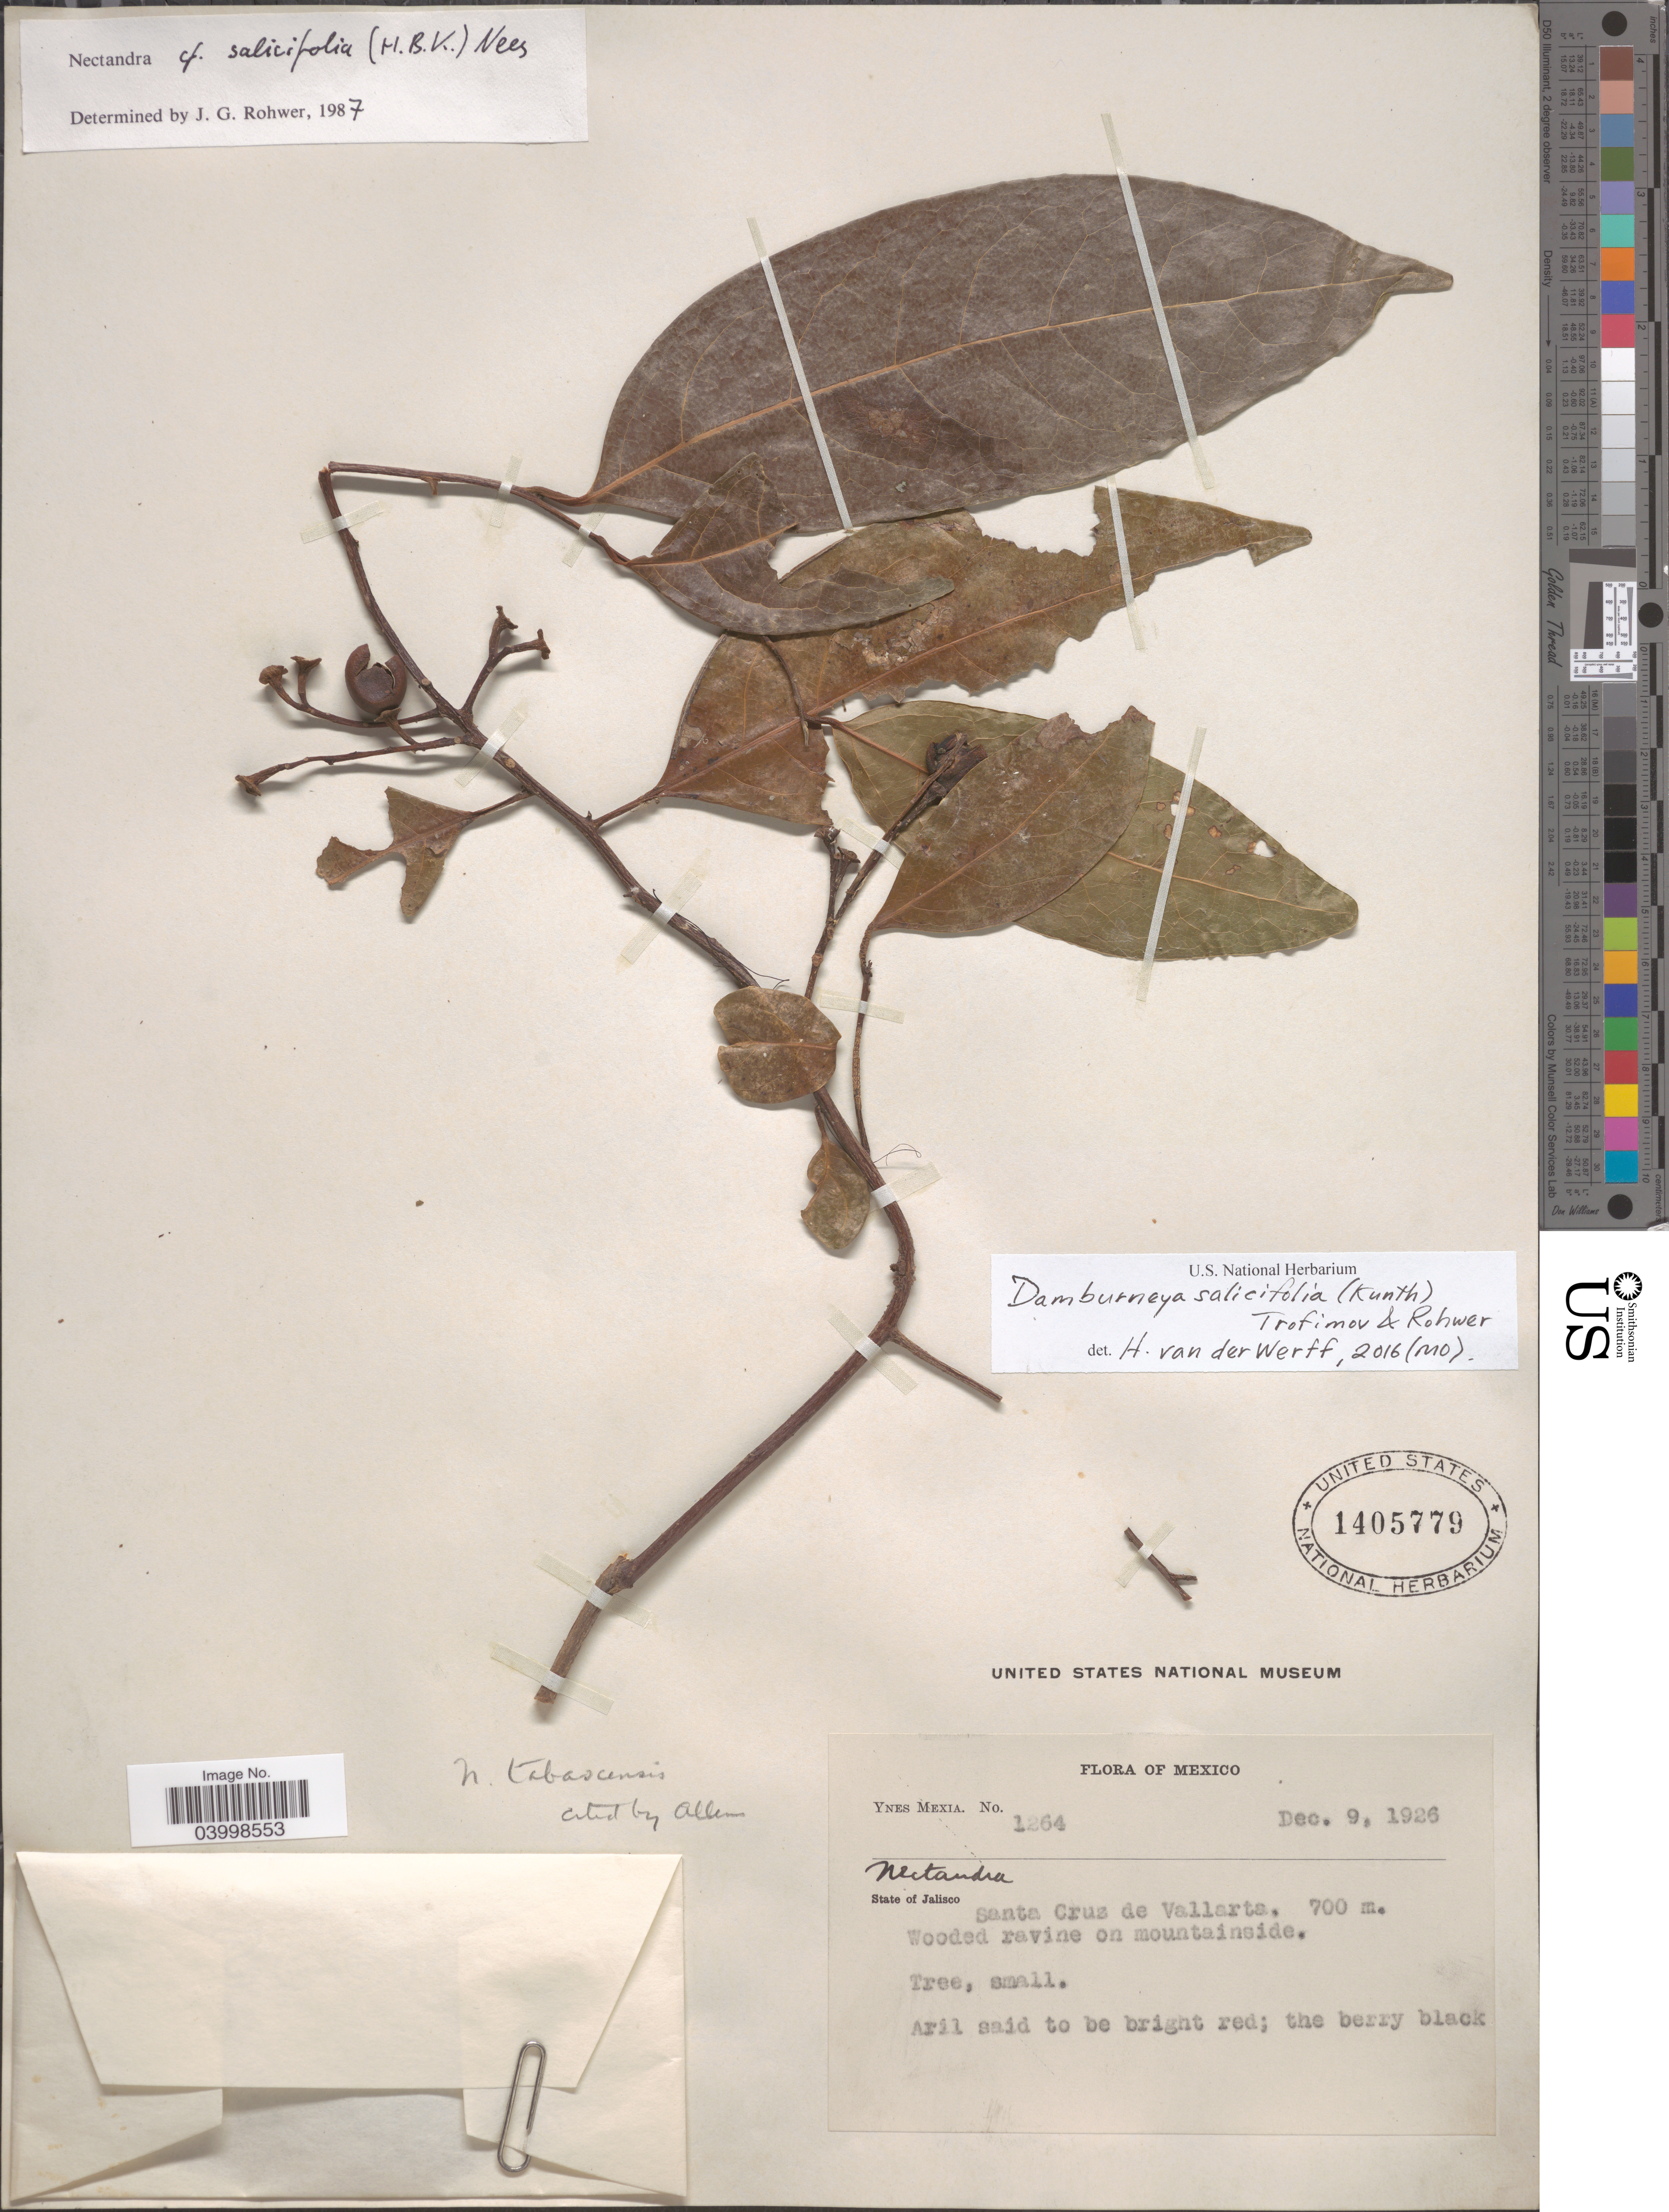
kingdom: Plantae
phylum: Tracheophyta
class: Magnoliopsida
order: Laurales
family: Lauraceae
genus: Damburneya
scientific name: Damburneya salicifolia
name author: (Kunth) Trofimov & Rohwer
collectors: Y. Mexia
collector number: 1264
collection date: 1926-12-09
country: Mexico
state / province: Jalisco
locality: Santa Cruz de Vallarta.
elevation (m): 700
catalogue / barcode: US 1405779